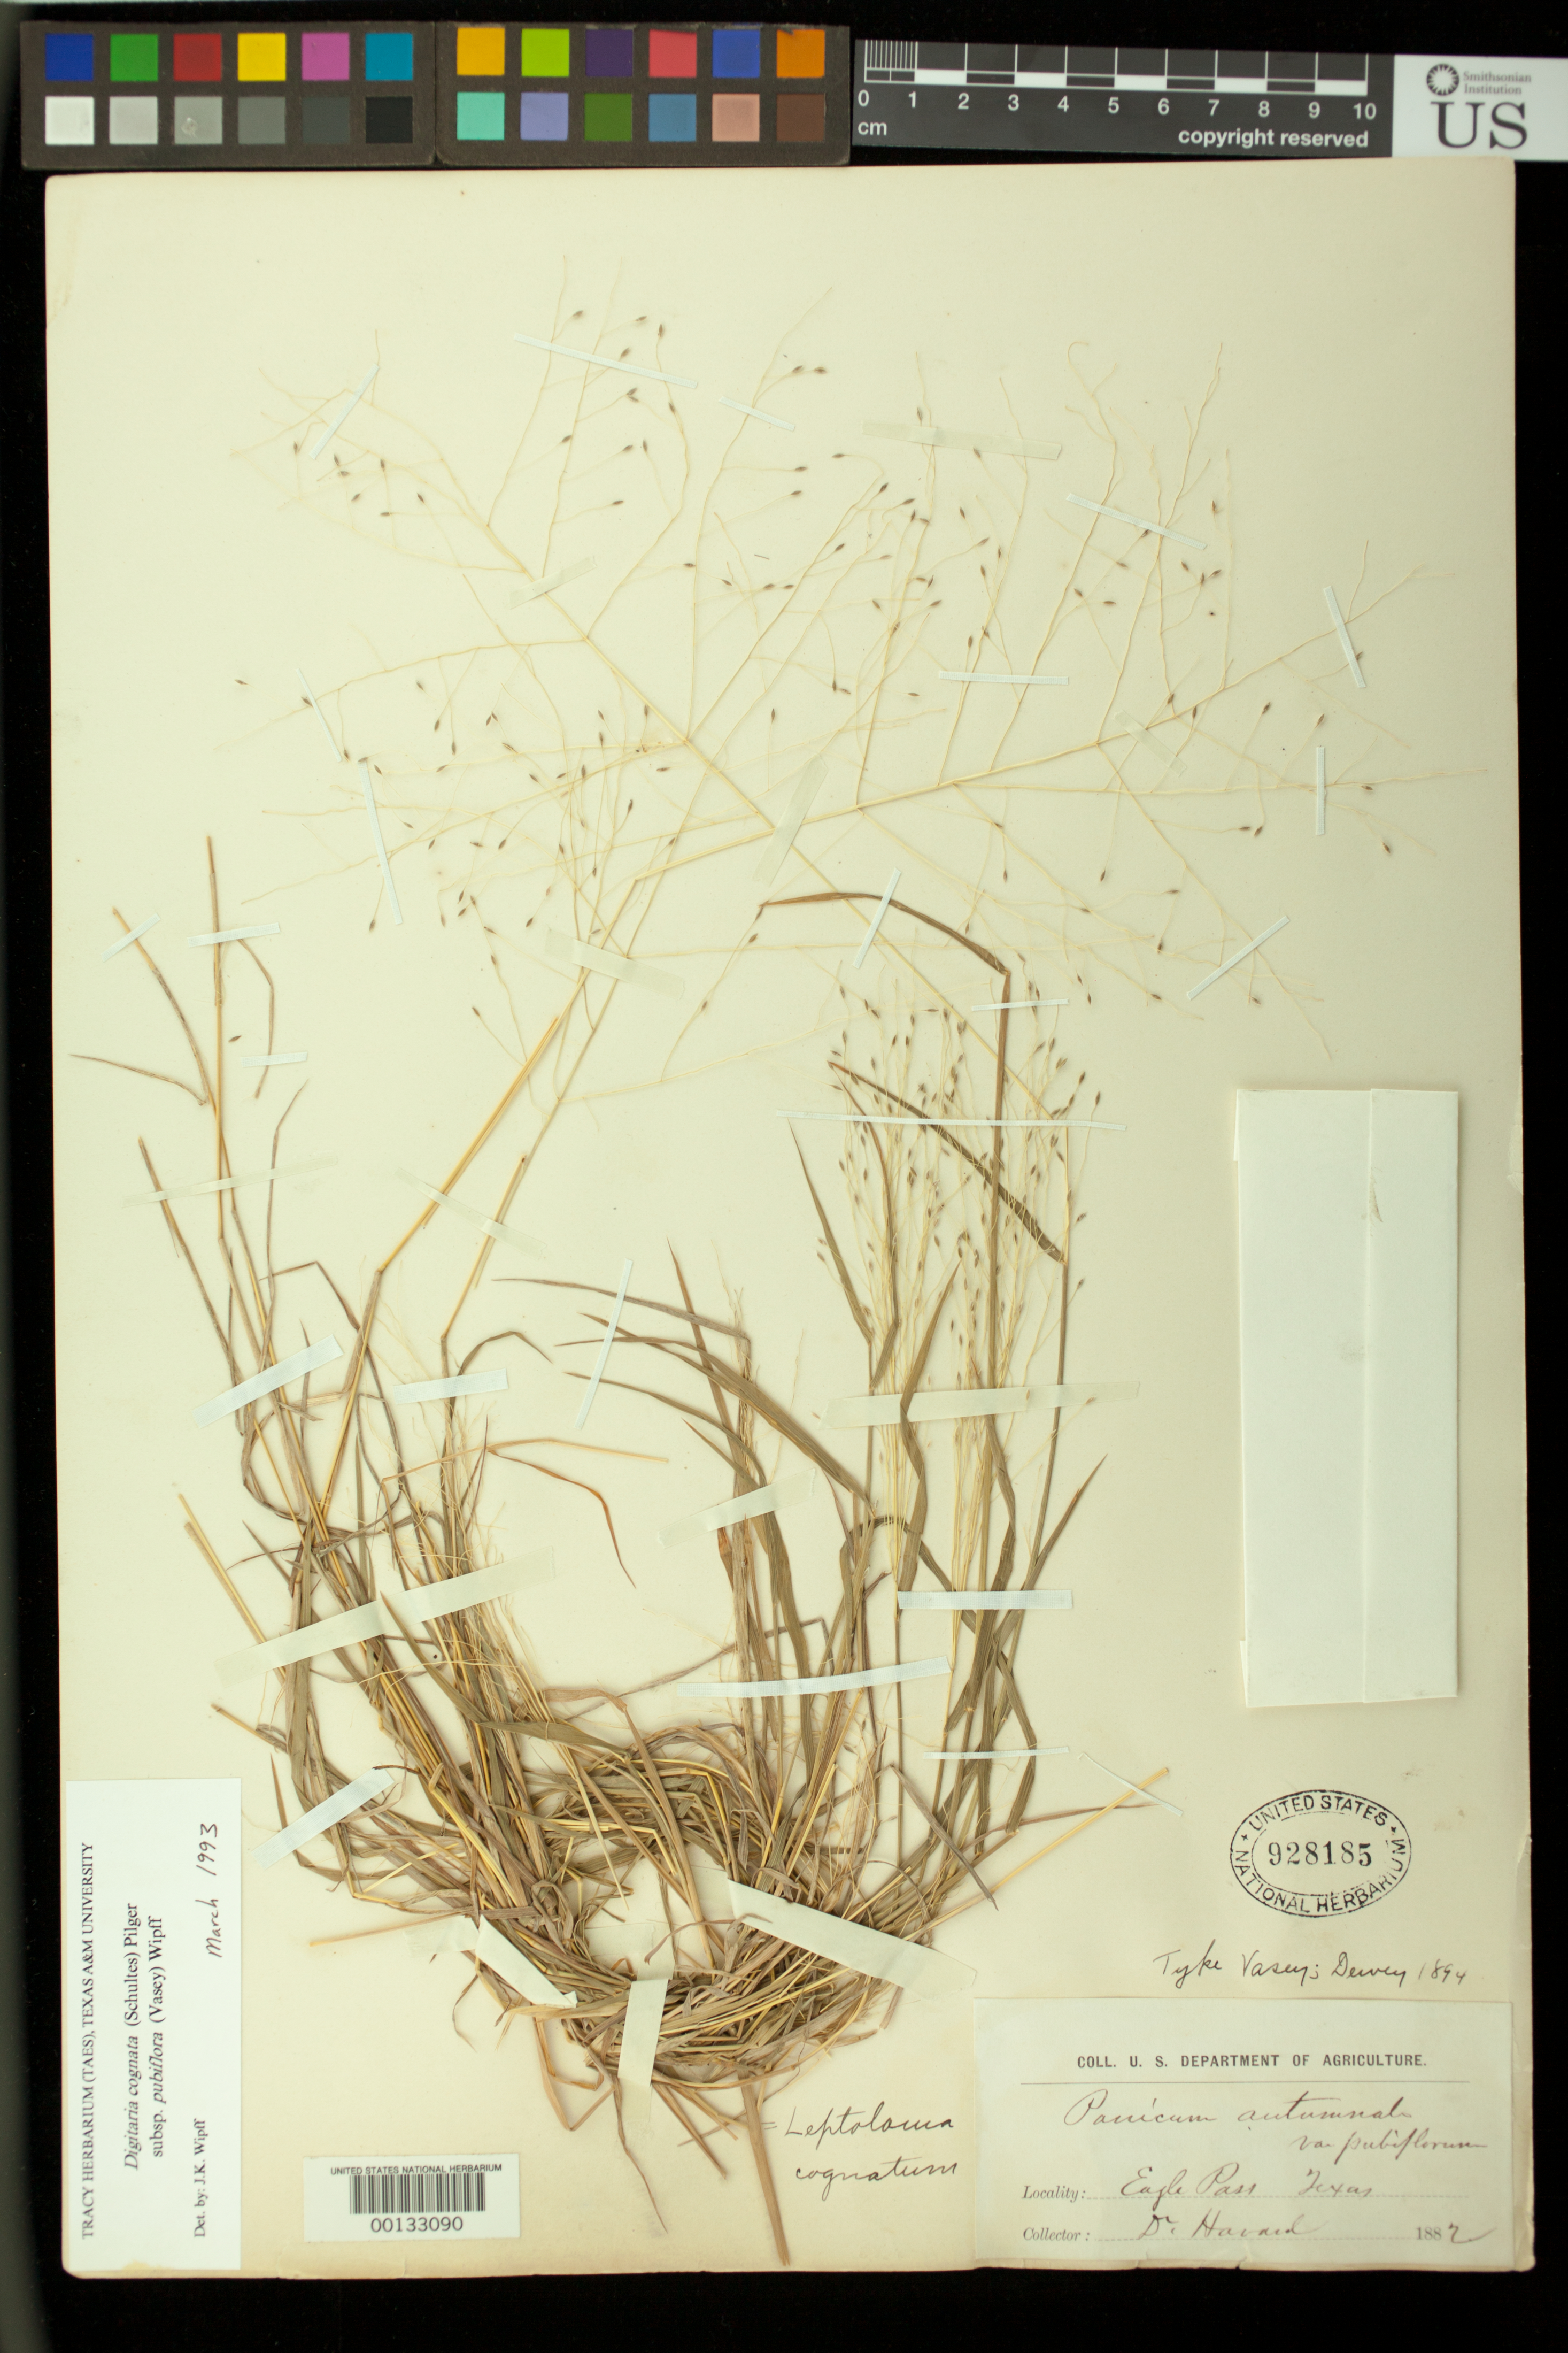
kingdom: Plantae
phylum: Tracheophyta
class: Liliopsida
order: Poales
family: Poaceae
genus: Panicum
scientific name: Panicum autumnale var. pubiflorum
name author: Vasey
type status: Syntype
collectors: V. Havard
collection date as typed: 1882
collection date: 1882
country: United States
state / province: Texas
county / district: Maverick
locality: Eagle Pass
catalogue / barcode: US 928185